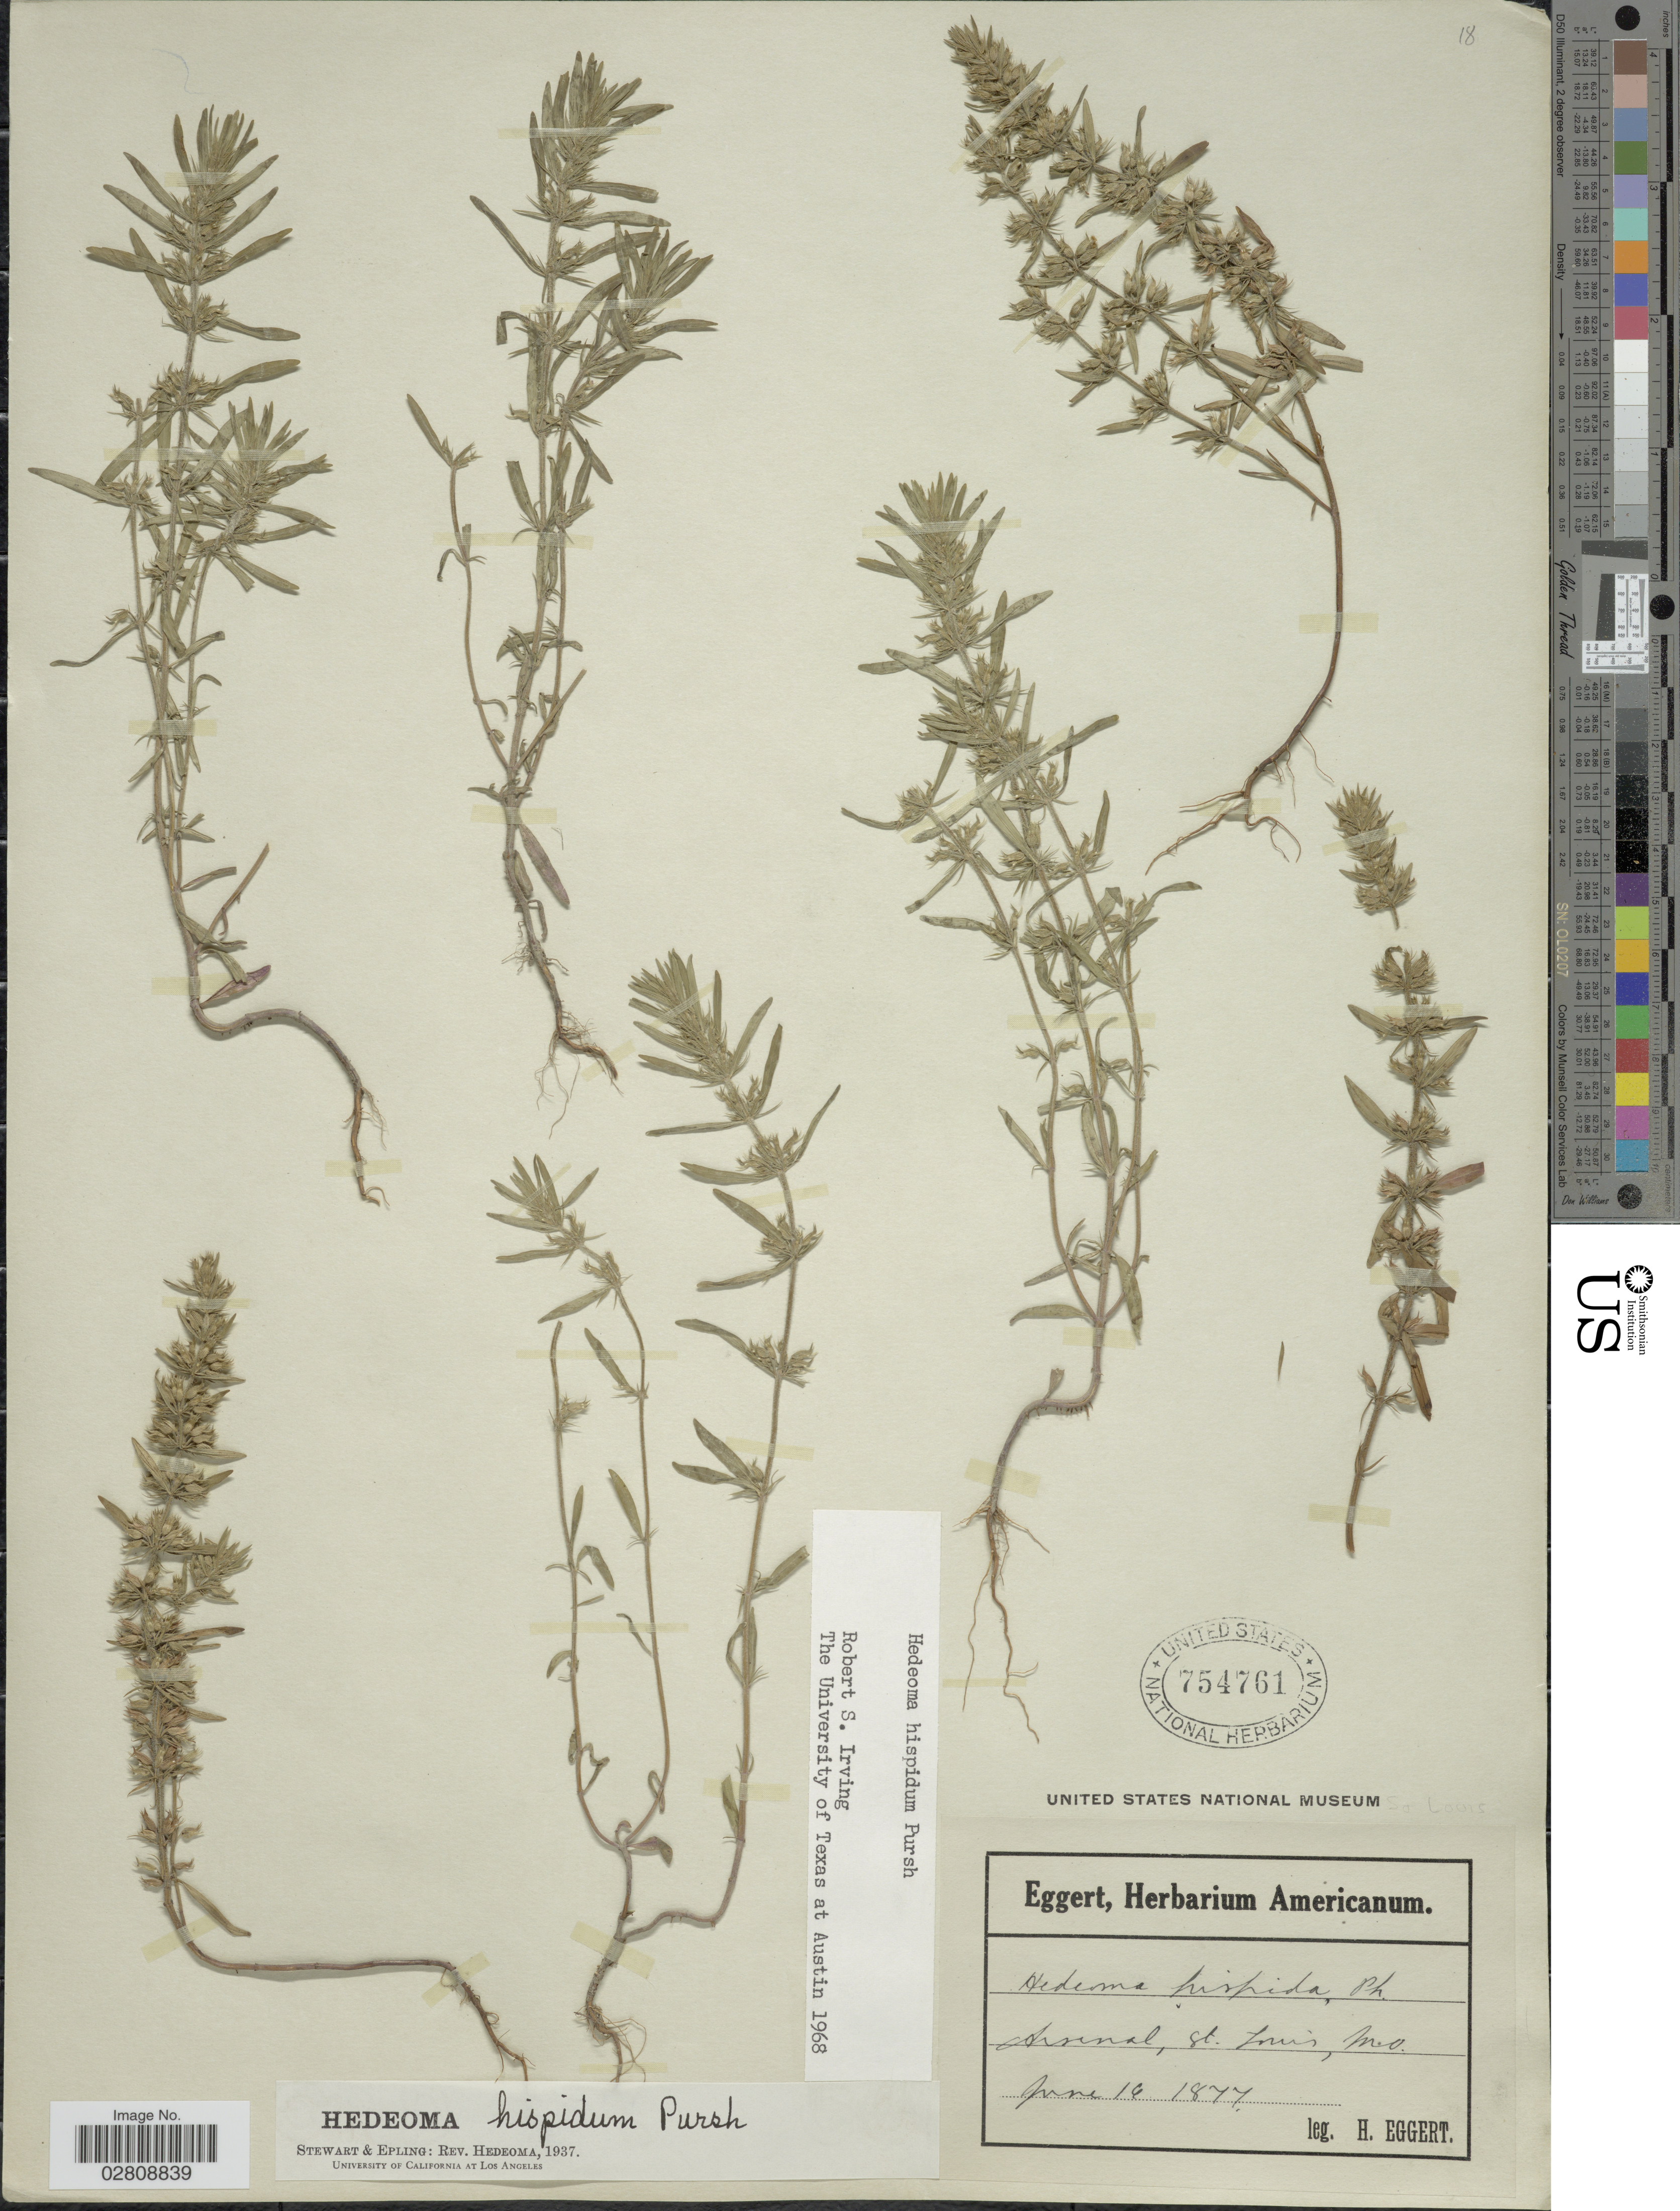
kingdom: Plantae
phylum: Tracheophyta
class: Magnoliopsida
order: Lamiales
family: Lamiaceae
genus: Hedeoma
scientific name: Hedeoma hispida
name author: Pursh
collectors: H. Eggert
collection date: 1877-06-16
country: United States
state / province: Missouri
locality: Arsenal, St. Louis.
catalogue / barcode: US 754761